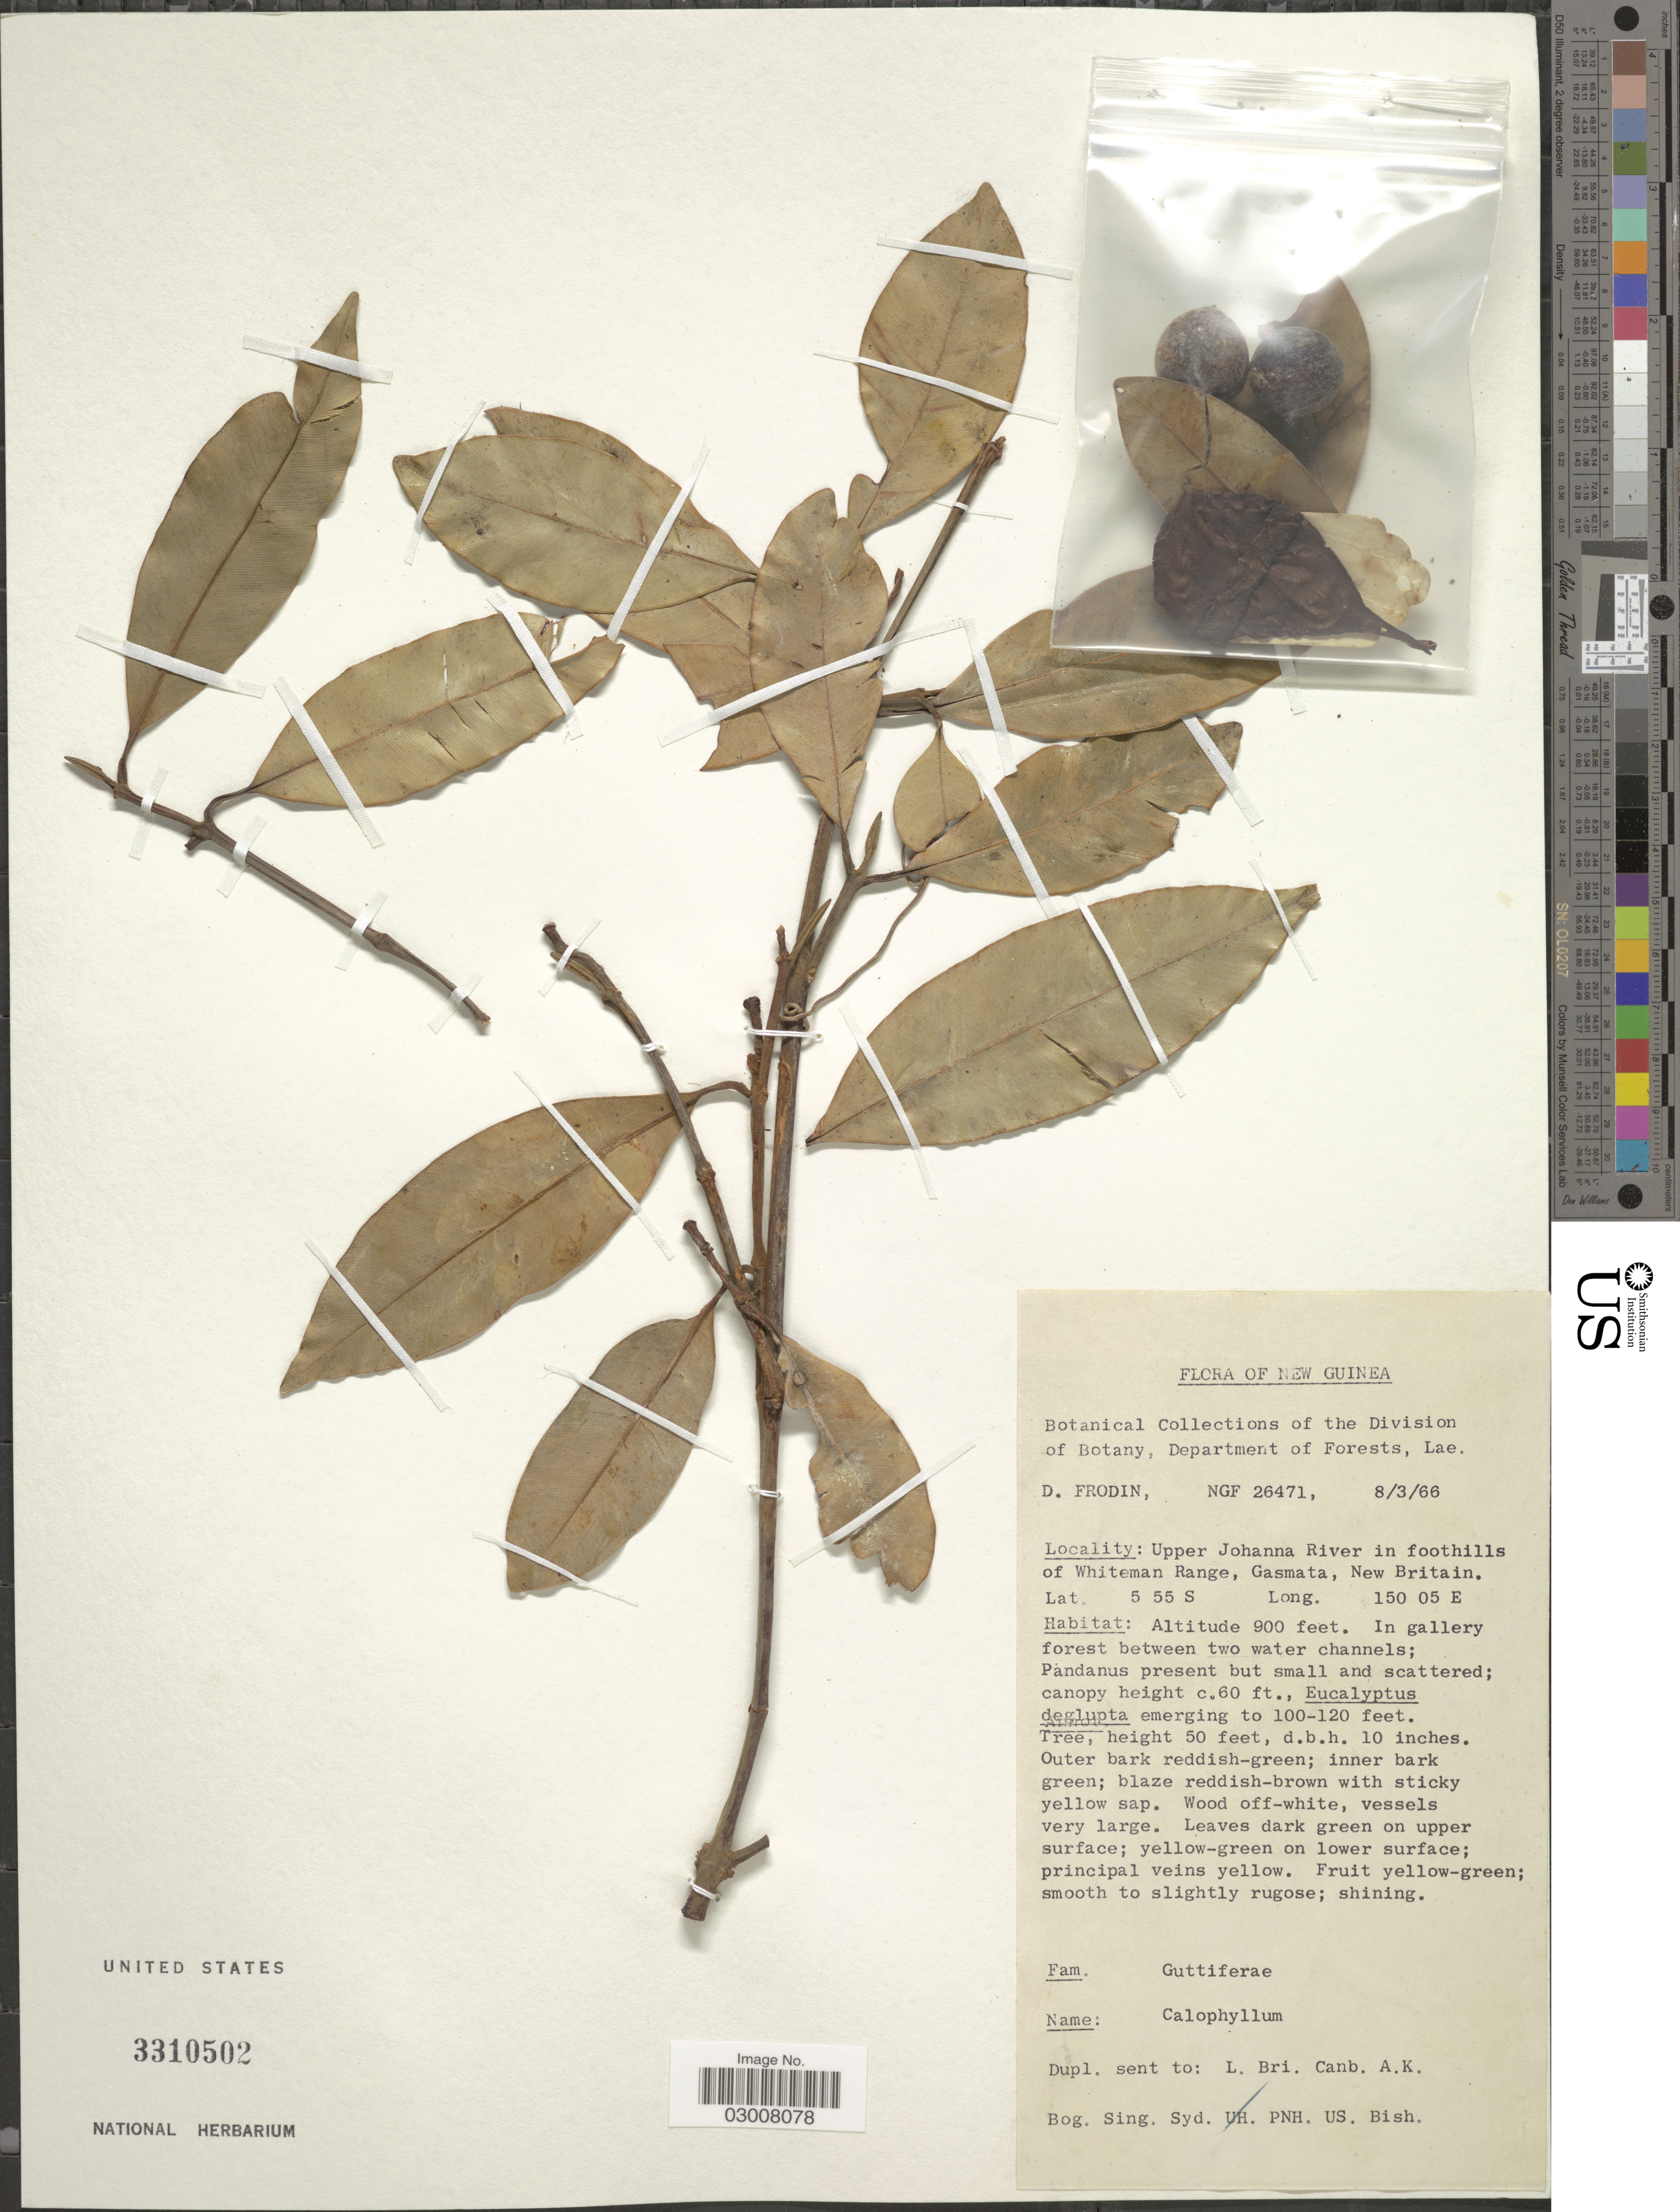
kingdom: Plantae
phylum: Tracheophyta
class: Magnoliopsida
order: Malpighiales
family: Calophyllaceae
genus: Calophyllum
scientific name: Calophyllum sp.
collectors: D. G. Frodin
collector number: NGF26471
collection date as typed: Transcribed d/m/y: 8/3/66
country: Papua New Guinea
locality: New Guinea, Upper Johanna River in foothills of Whiteman Range, Gasmata, New Britain.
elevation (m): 274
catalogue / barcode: US 3310502